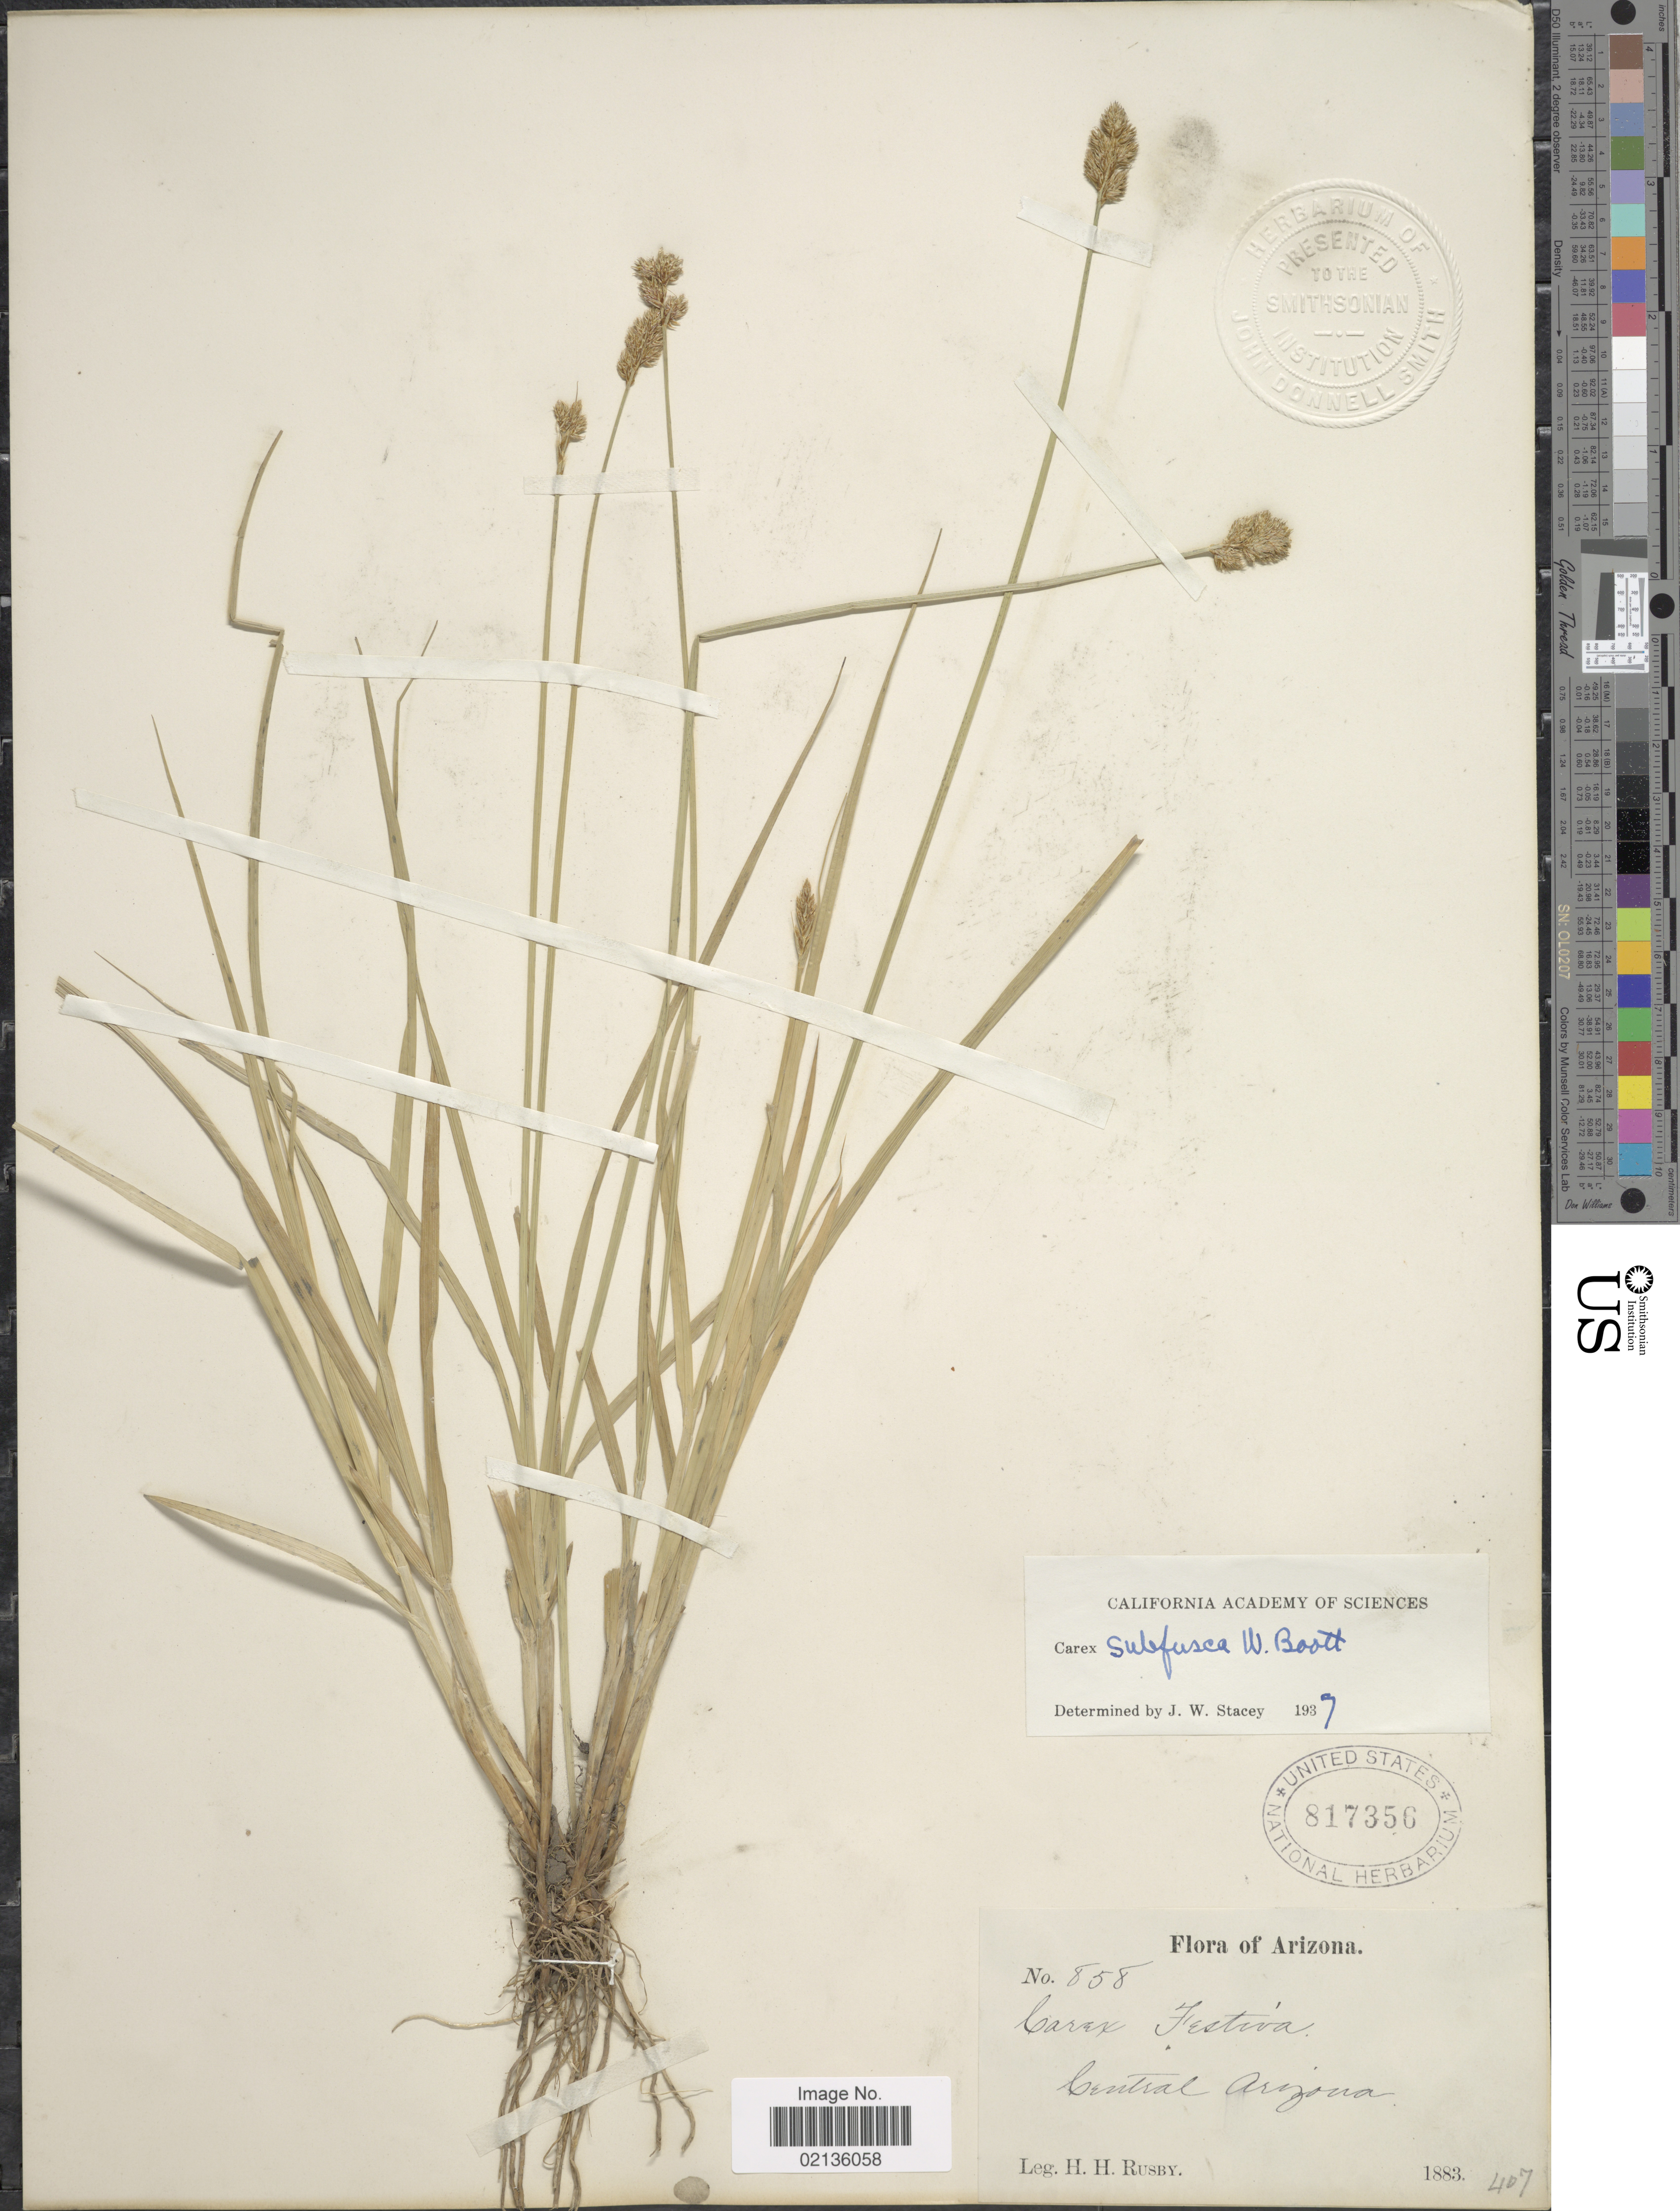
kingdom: Plantae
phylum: Tracheophyta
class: Liliopsida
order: Poales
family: Cyperaceae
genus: Carex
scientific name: Carex subfusca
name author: W. Boott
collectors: H. H. Rusby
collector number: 858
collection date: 1883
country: United States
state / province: Arizona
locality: Central Arizona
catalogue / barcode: US 817356